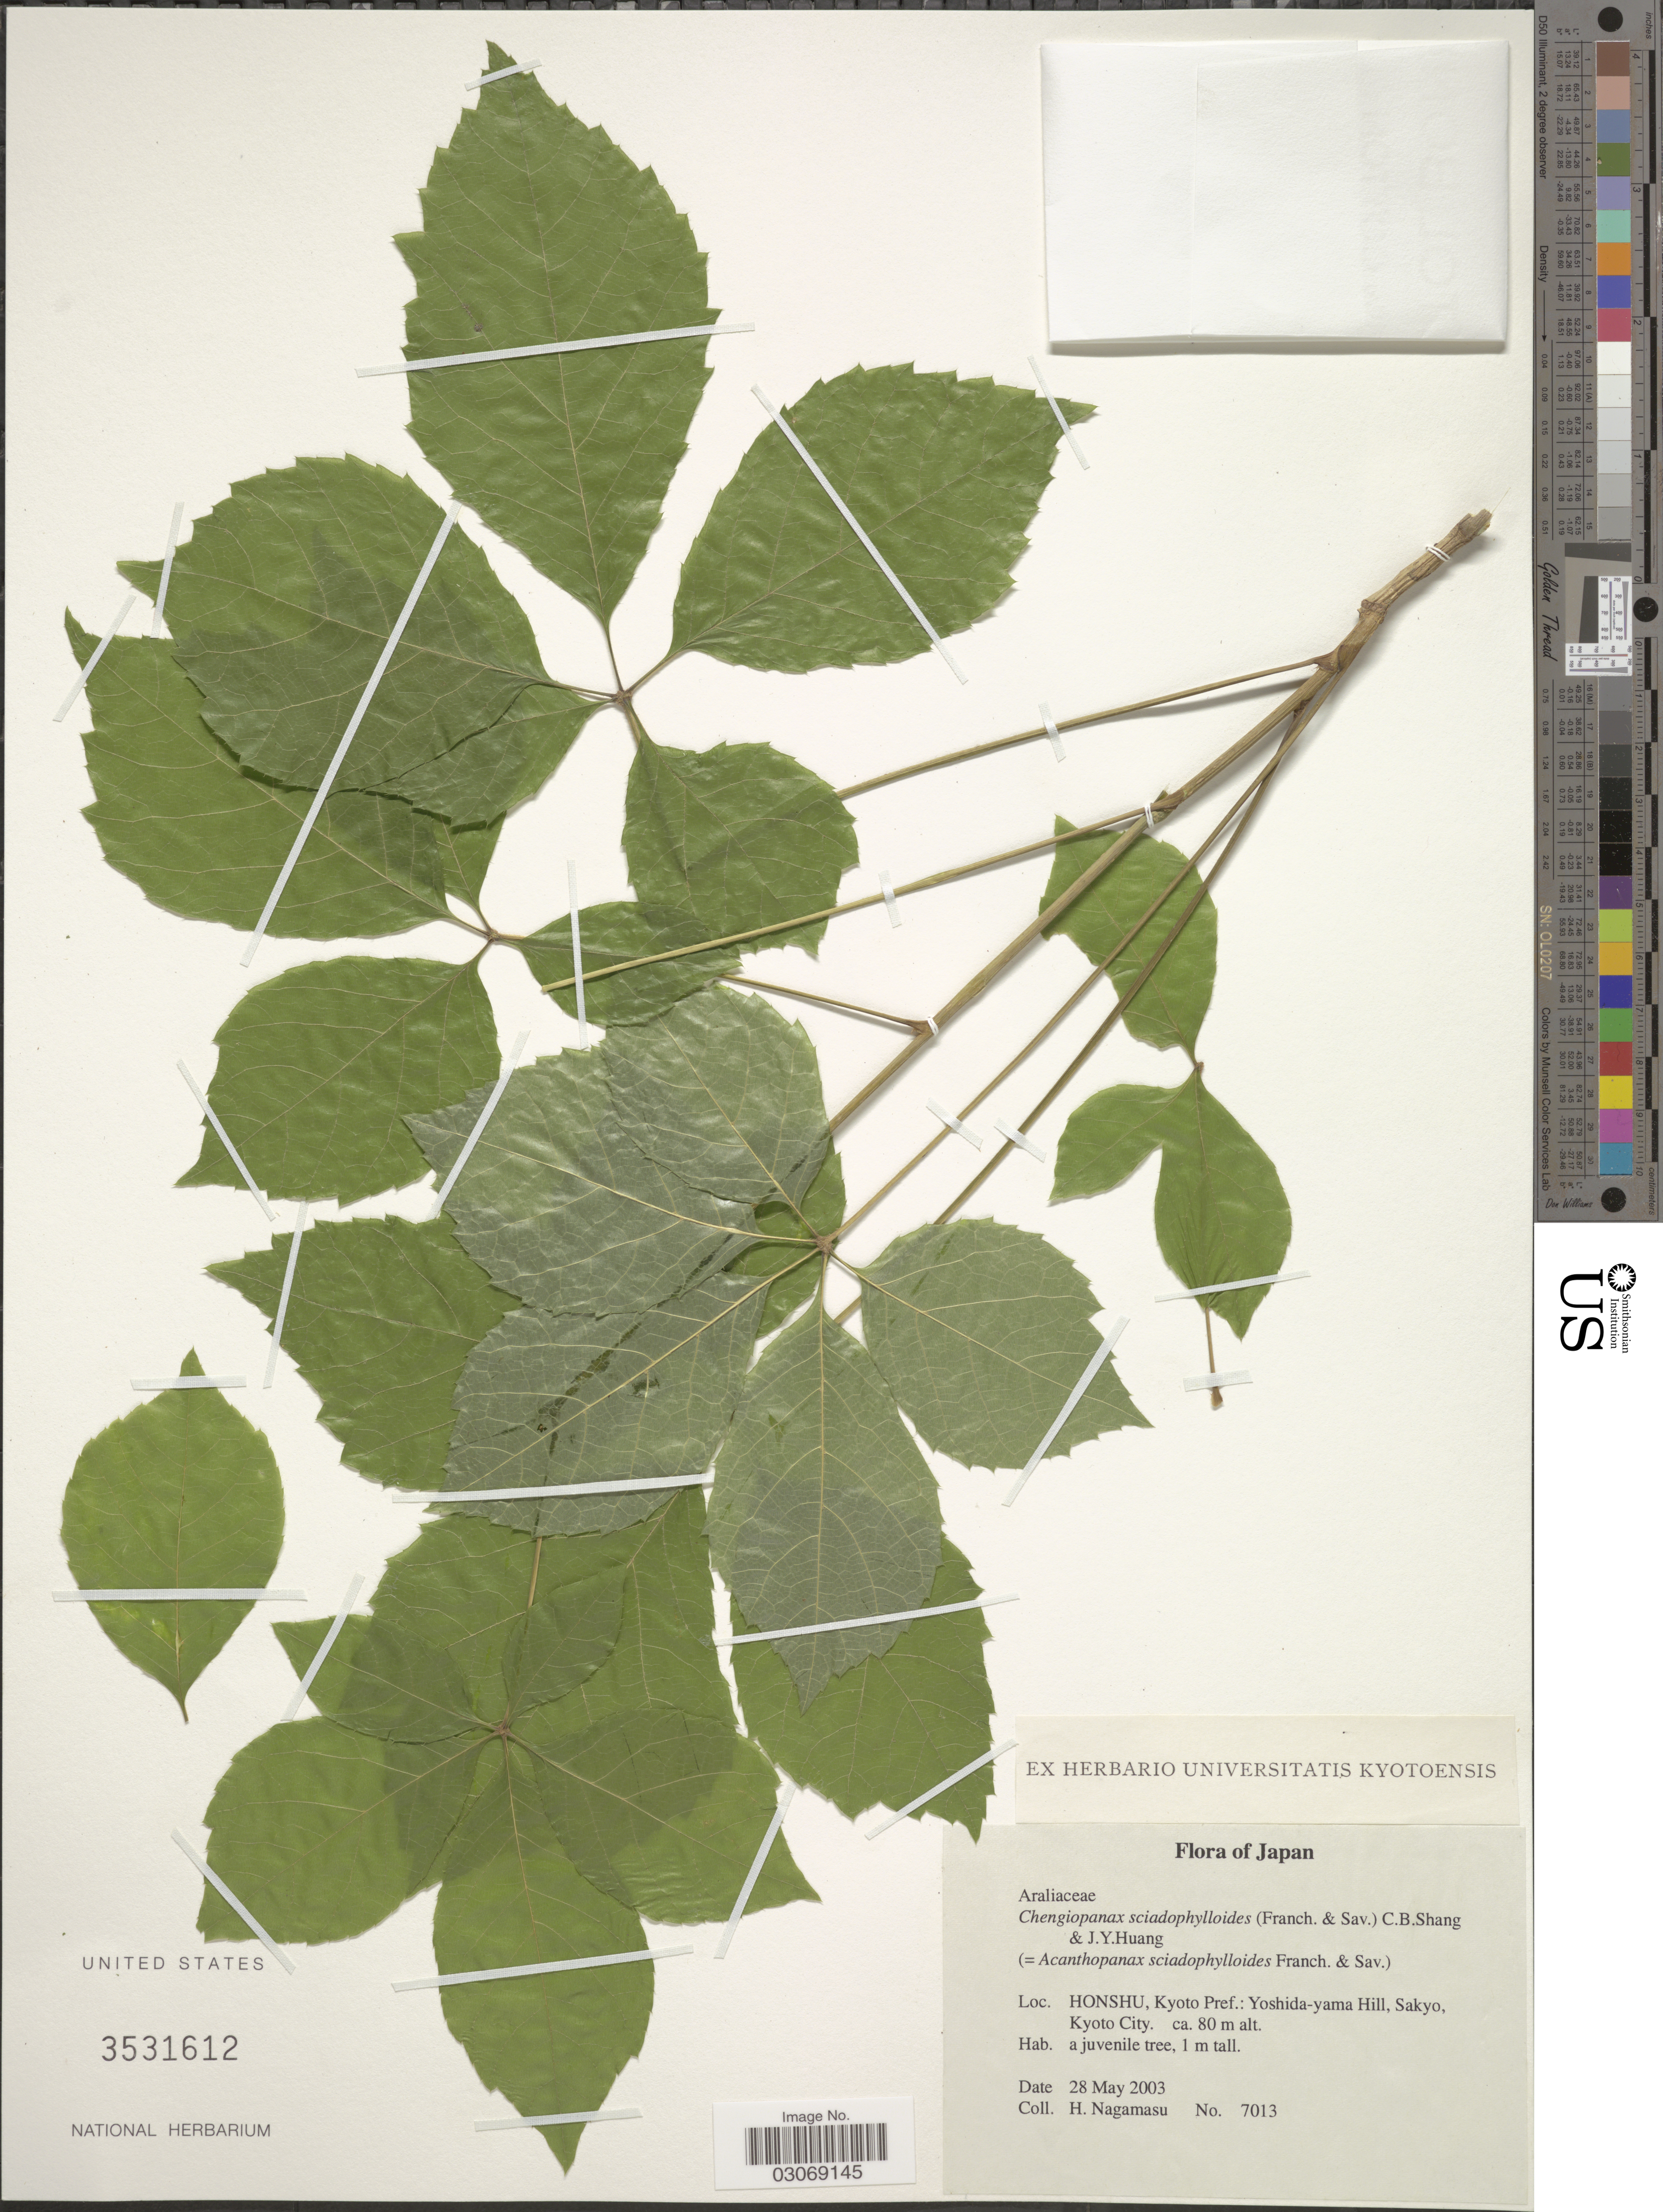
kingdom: Plantae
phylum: Tracheophyta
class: Magnoliopsida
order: Apiales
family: Araliaceae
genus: Acanthopanax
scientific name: Acanthopanax sciadophylloides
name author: Franch. & Sav.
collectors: H. Nagamasu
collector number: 7013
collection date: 2003-05-28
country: Japan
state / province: Kyoto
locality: Honshu, Kyoto Pref.: Yoshida-yama Hill, Sakyo, Kyoto City.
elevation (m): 80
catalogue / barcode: US 3531612